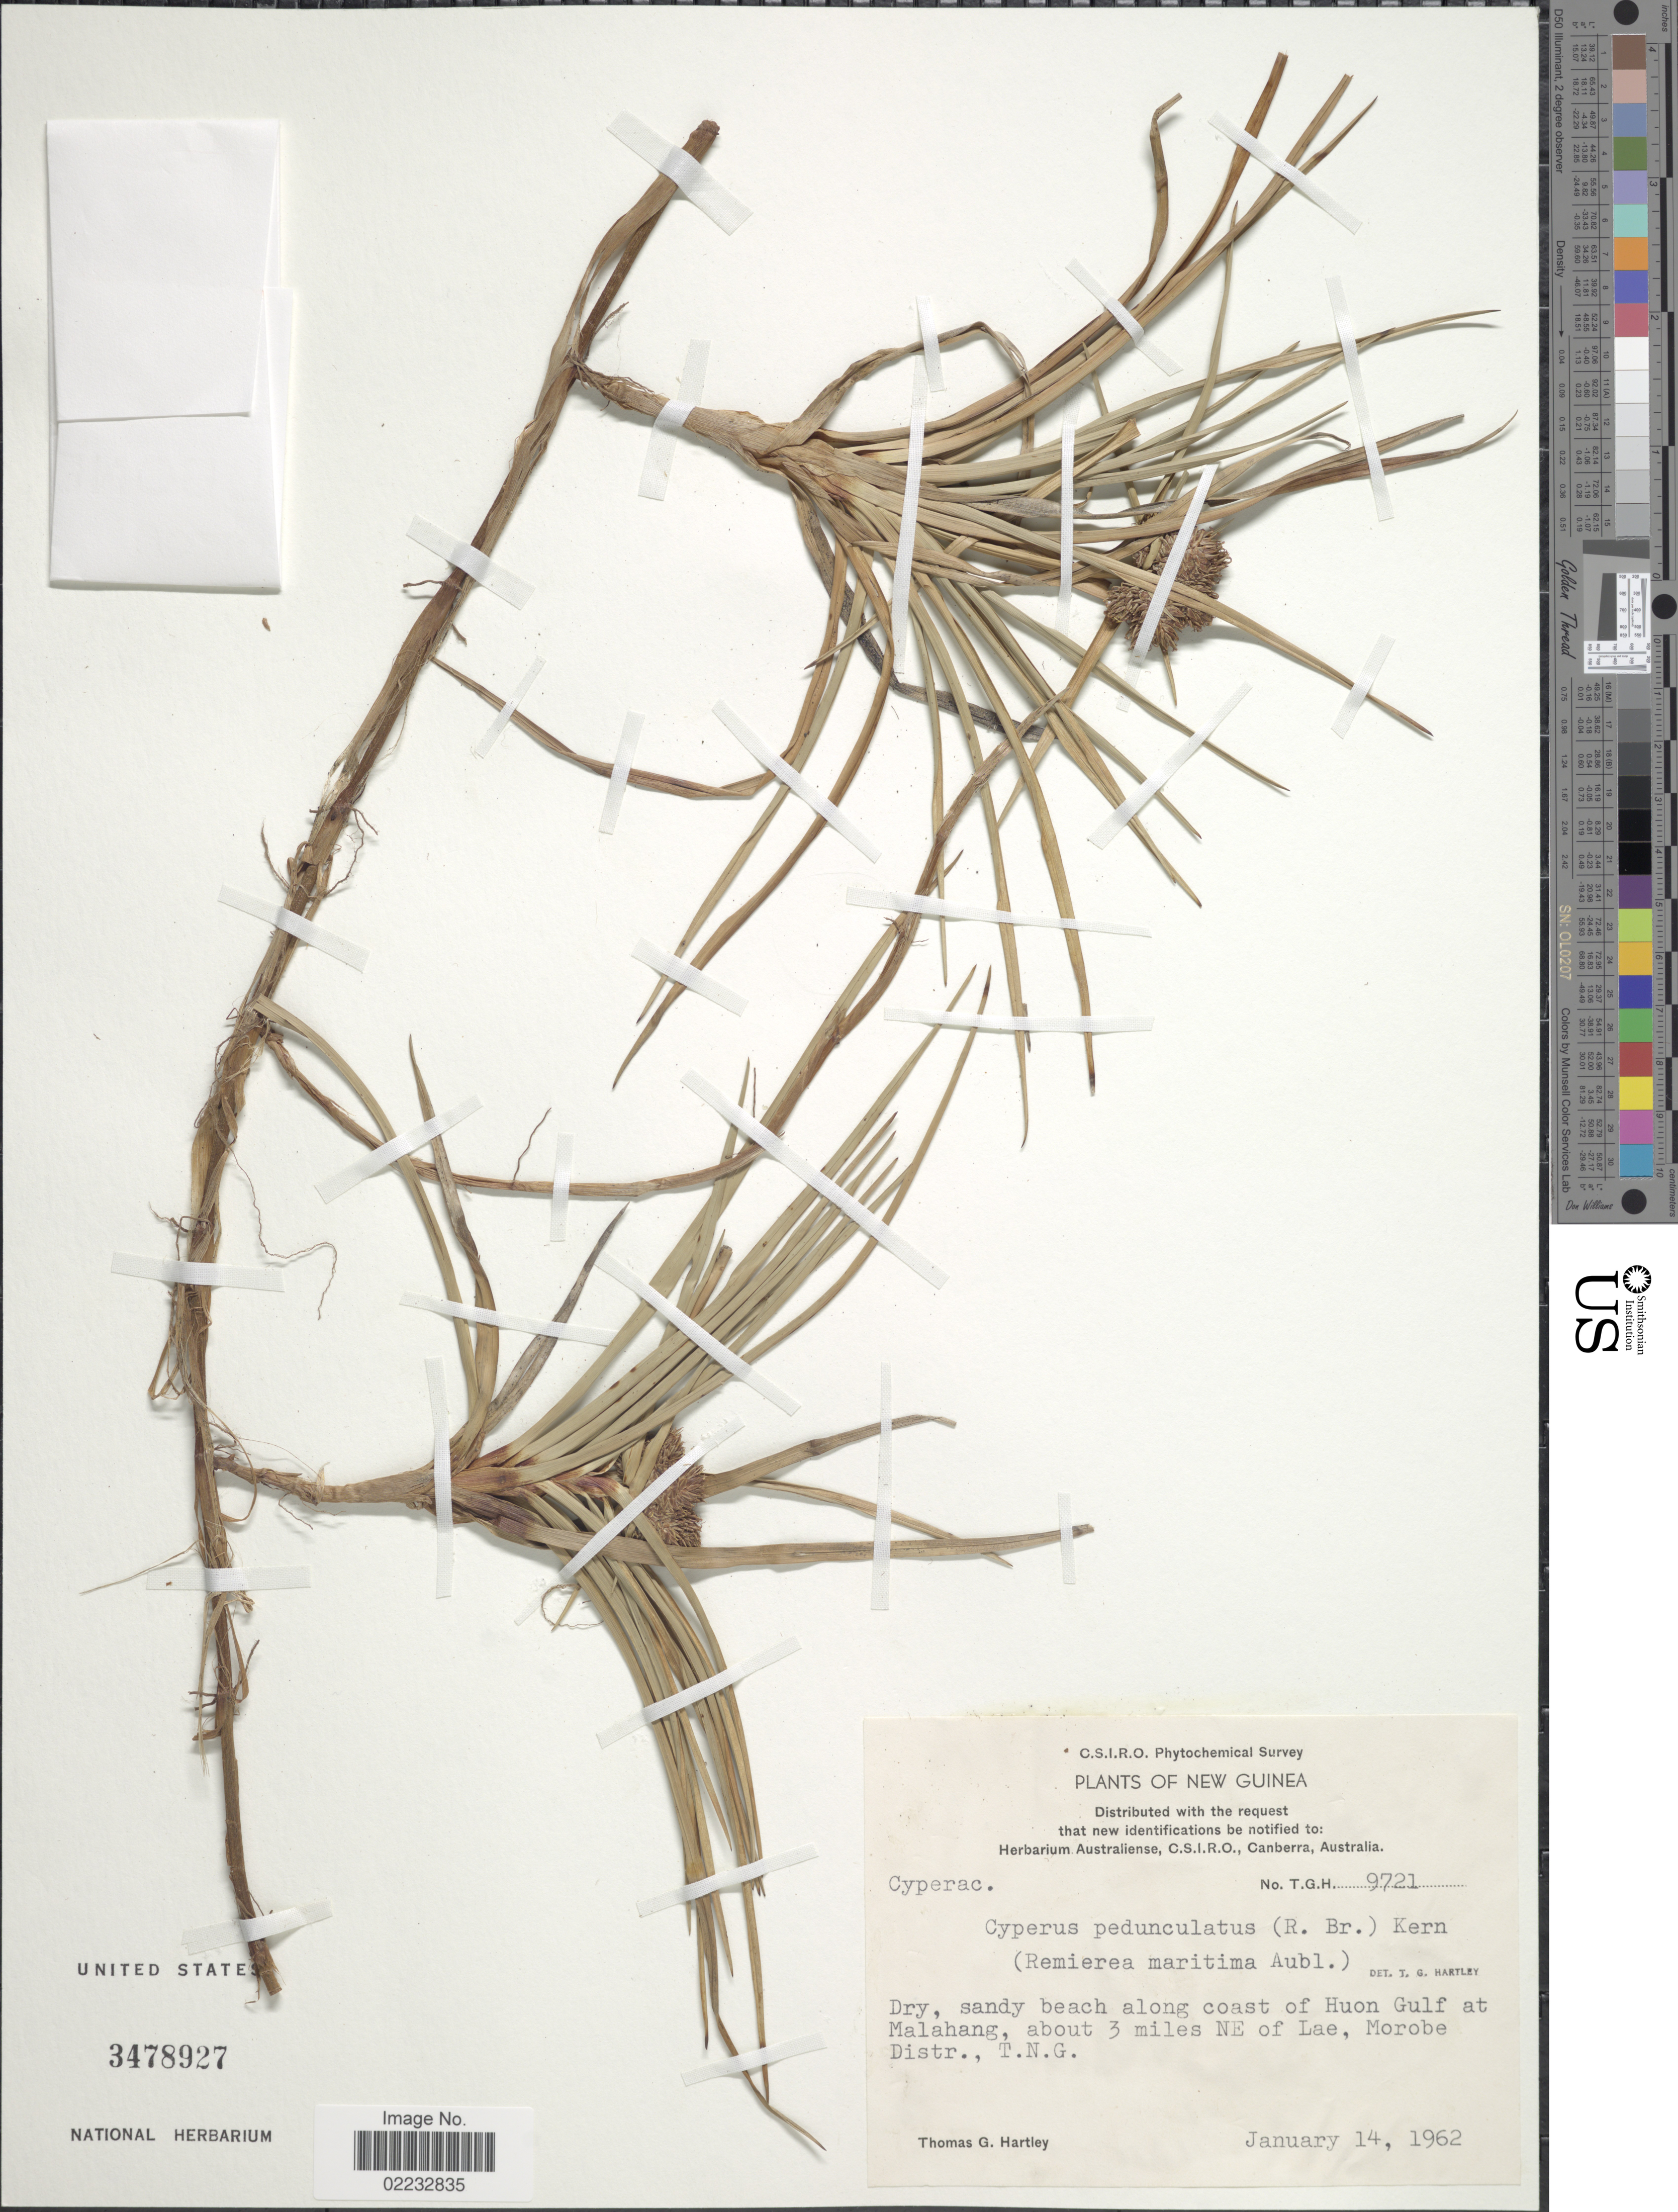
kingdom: Plantae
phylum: Tracheophyta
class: Liliopsida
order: Poales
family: Cyperaceae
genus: Cyperus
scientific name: Cyperus pedunculatus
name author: (R. Br.) J. Kern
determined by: Strong, M. T., (US), Smithsonian Institution - National Museum of Natural History (UNITED STATES)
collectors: T. G. Hartley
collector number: T.G.H. 9721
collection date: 1962-01-14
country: Papua New Guinea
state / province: Morobe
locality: New Guinea, coast of Huon Gulf at Malahang, about 3 miles NE of Lae, T.N.G.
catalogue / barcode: US 3478927